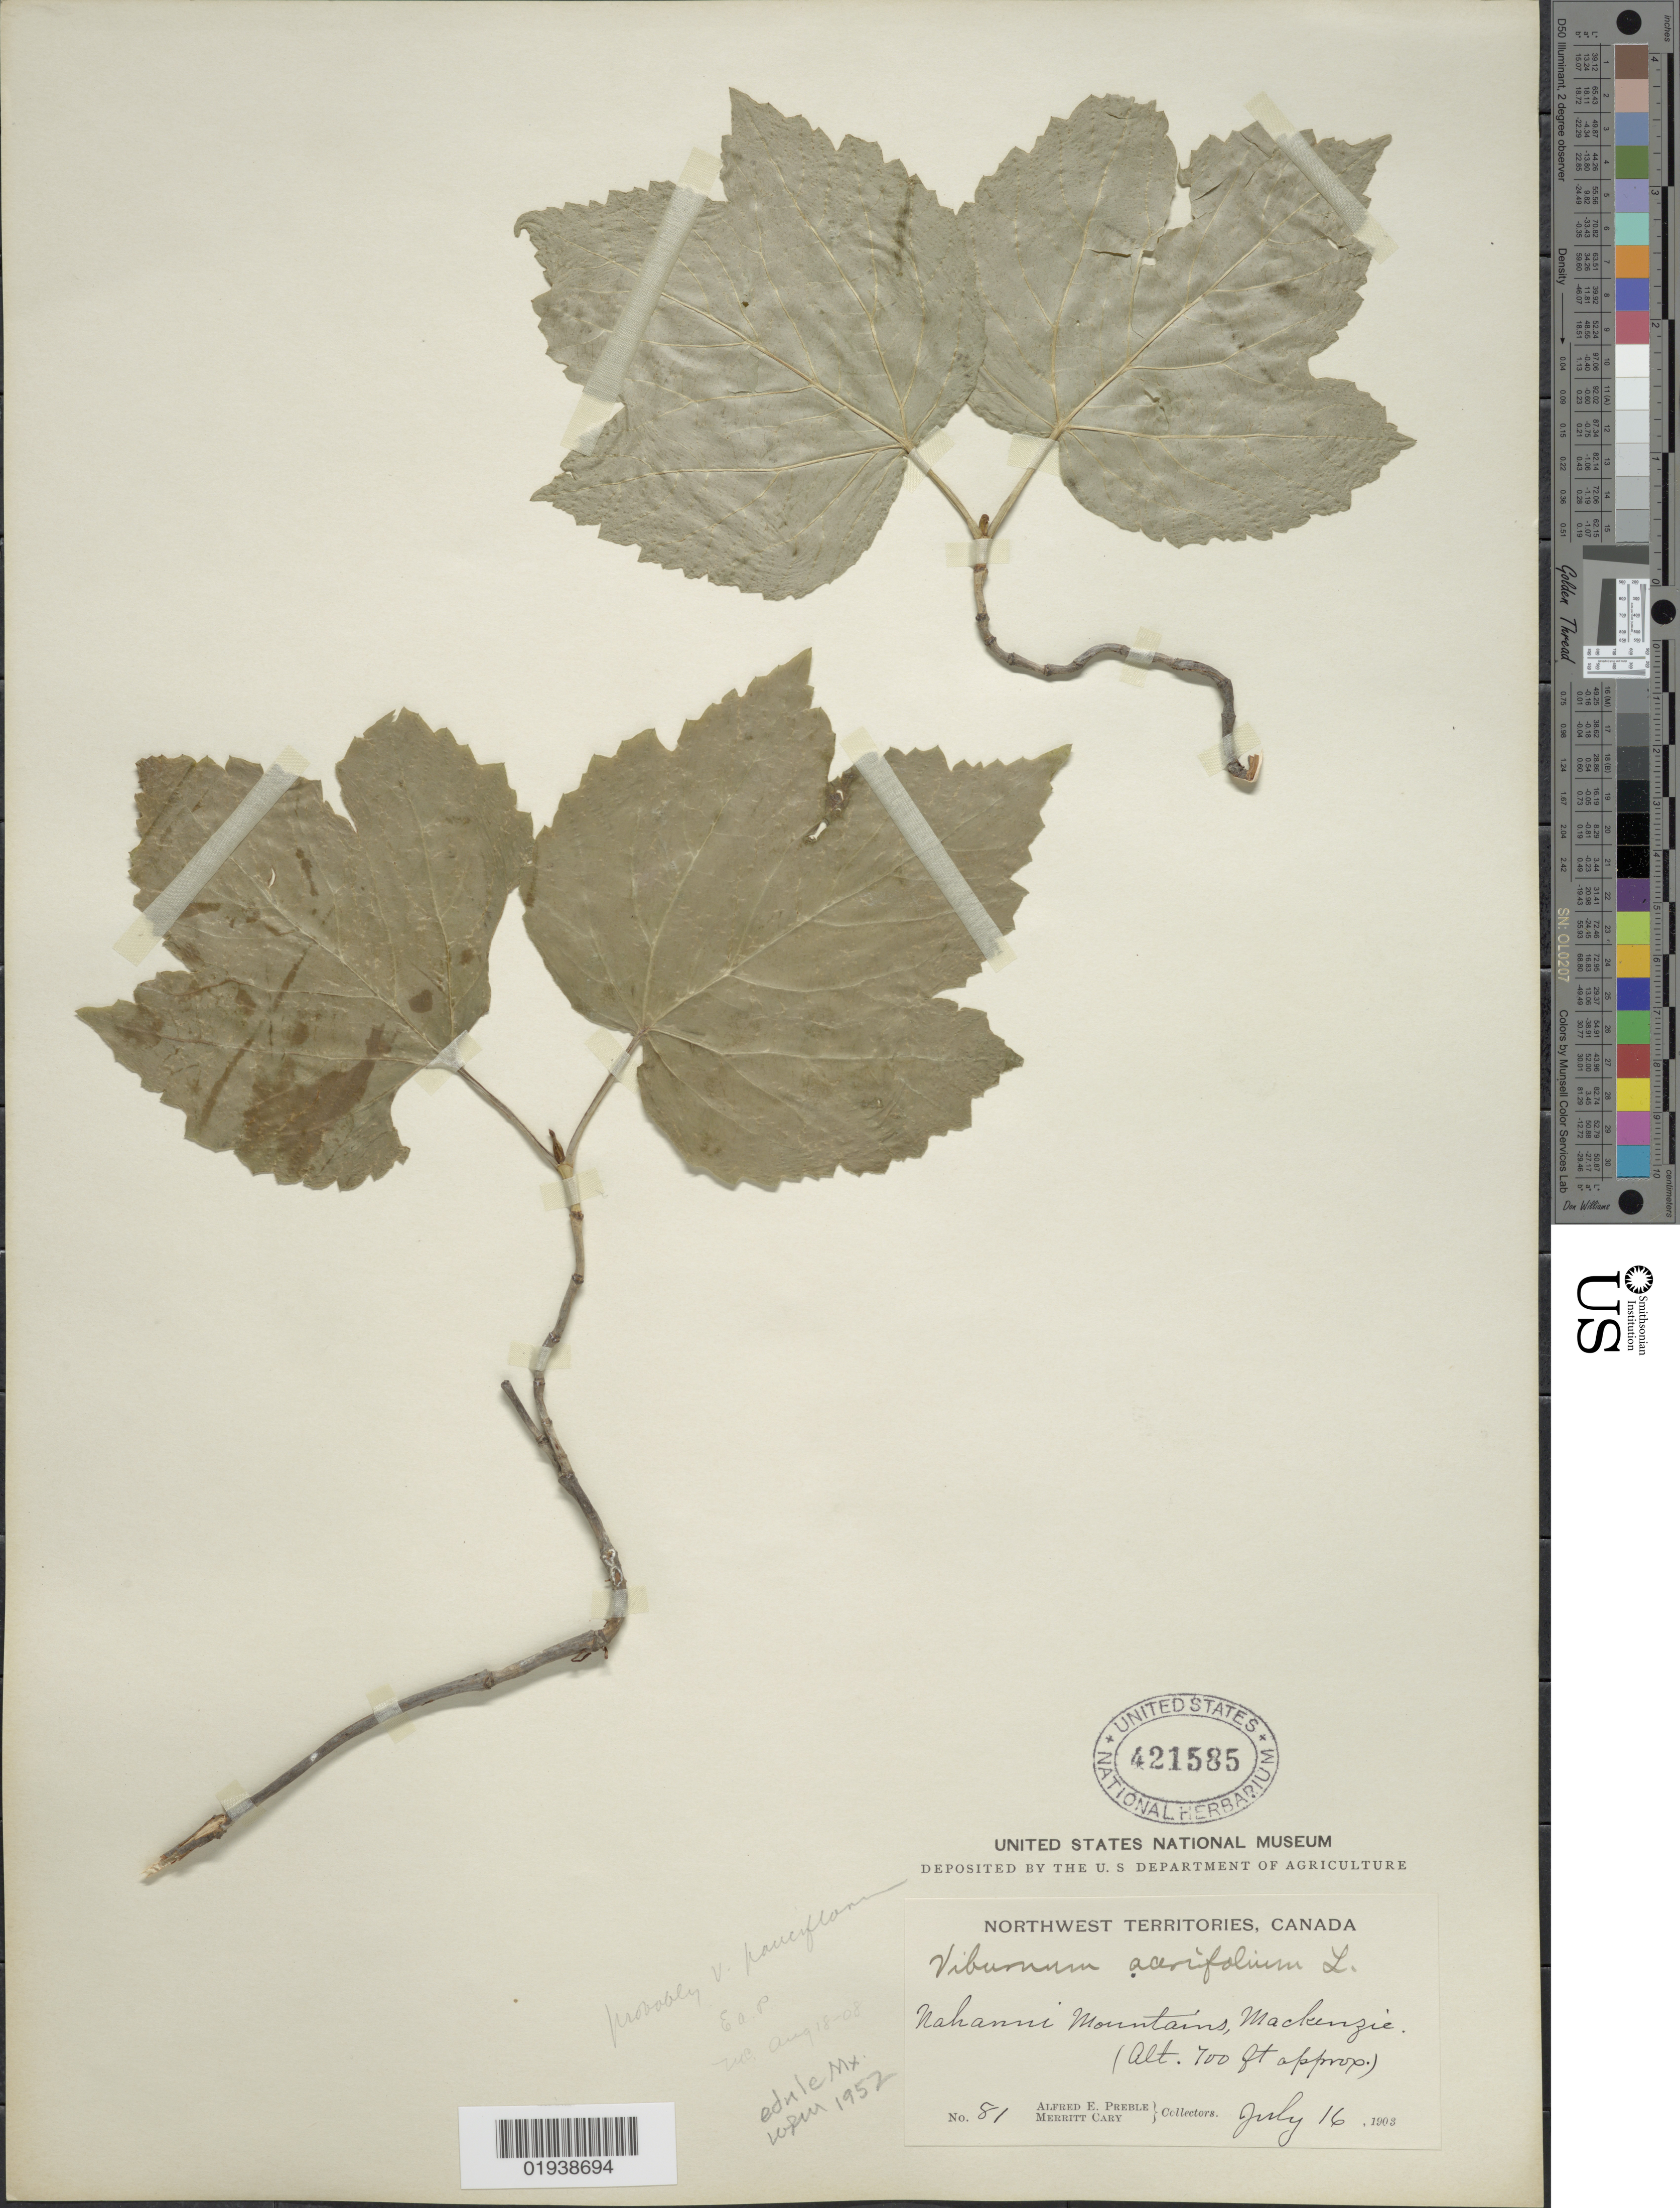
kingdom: Plantae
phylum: Tracheophyta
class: Magnoliopsida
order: Dipsacales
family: Viburnaceae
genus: Viburnum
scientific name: Viburnum edule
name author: (Michx.) Raf.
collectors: A. Preble & M. Cary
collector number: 81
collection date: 1903-07-16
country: Canada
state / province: Northwest Territories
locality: Nahanni Mountains, Mackenzie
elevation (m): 213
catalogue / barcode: US 421585